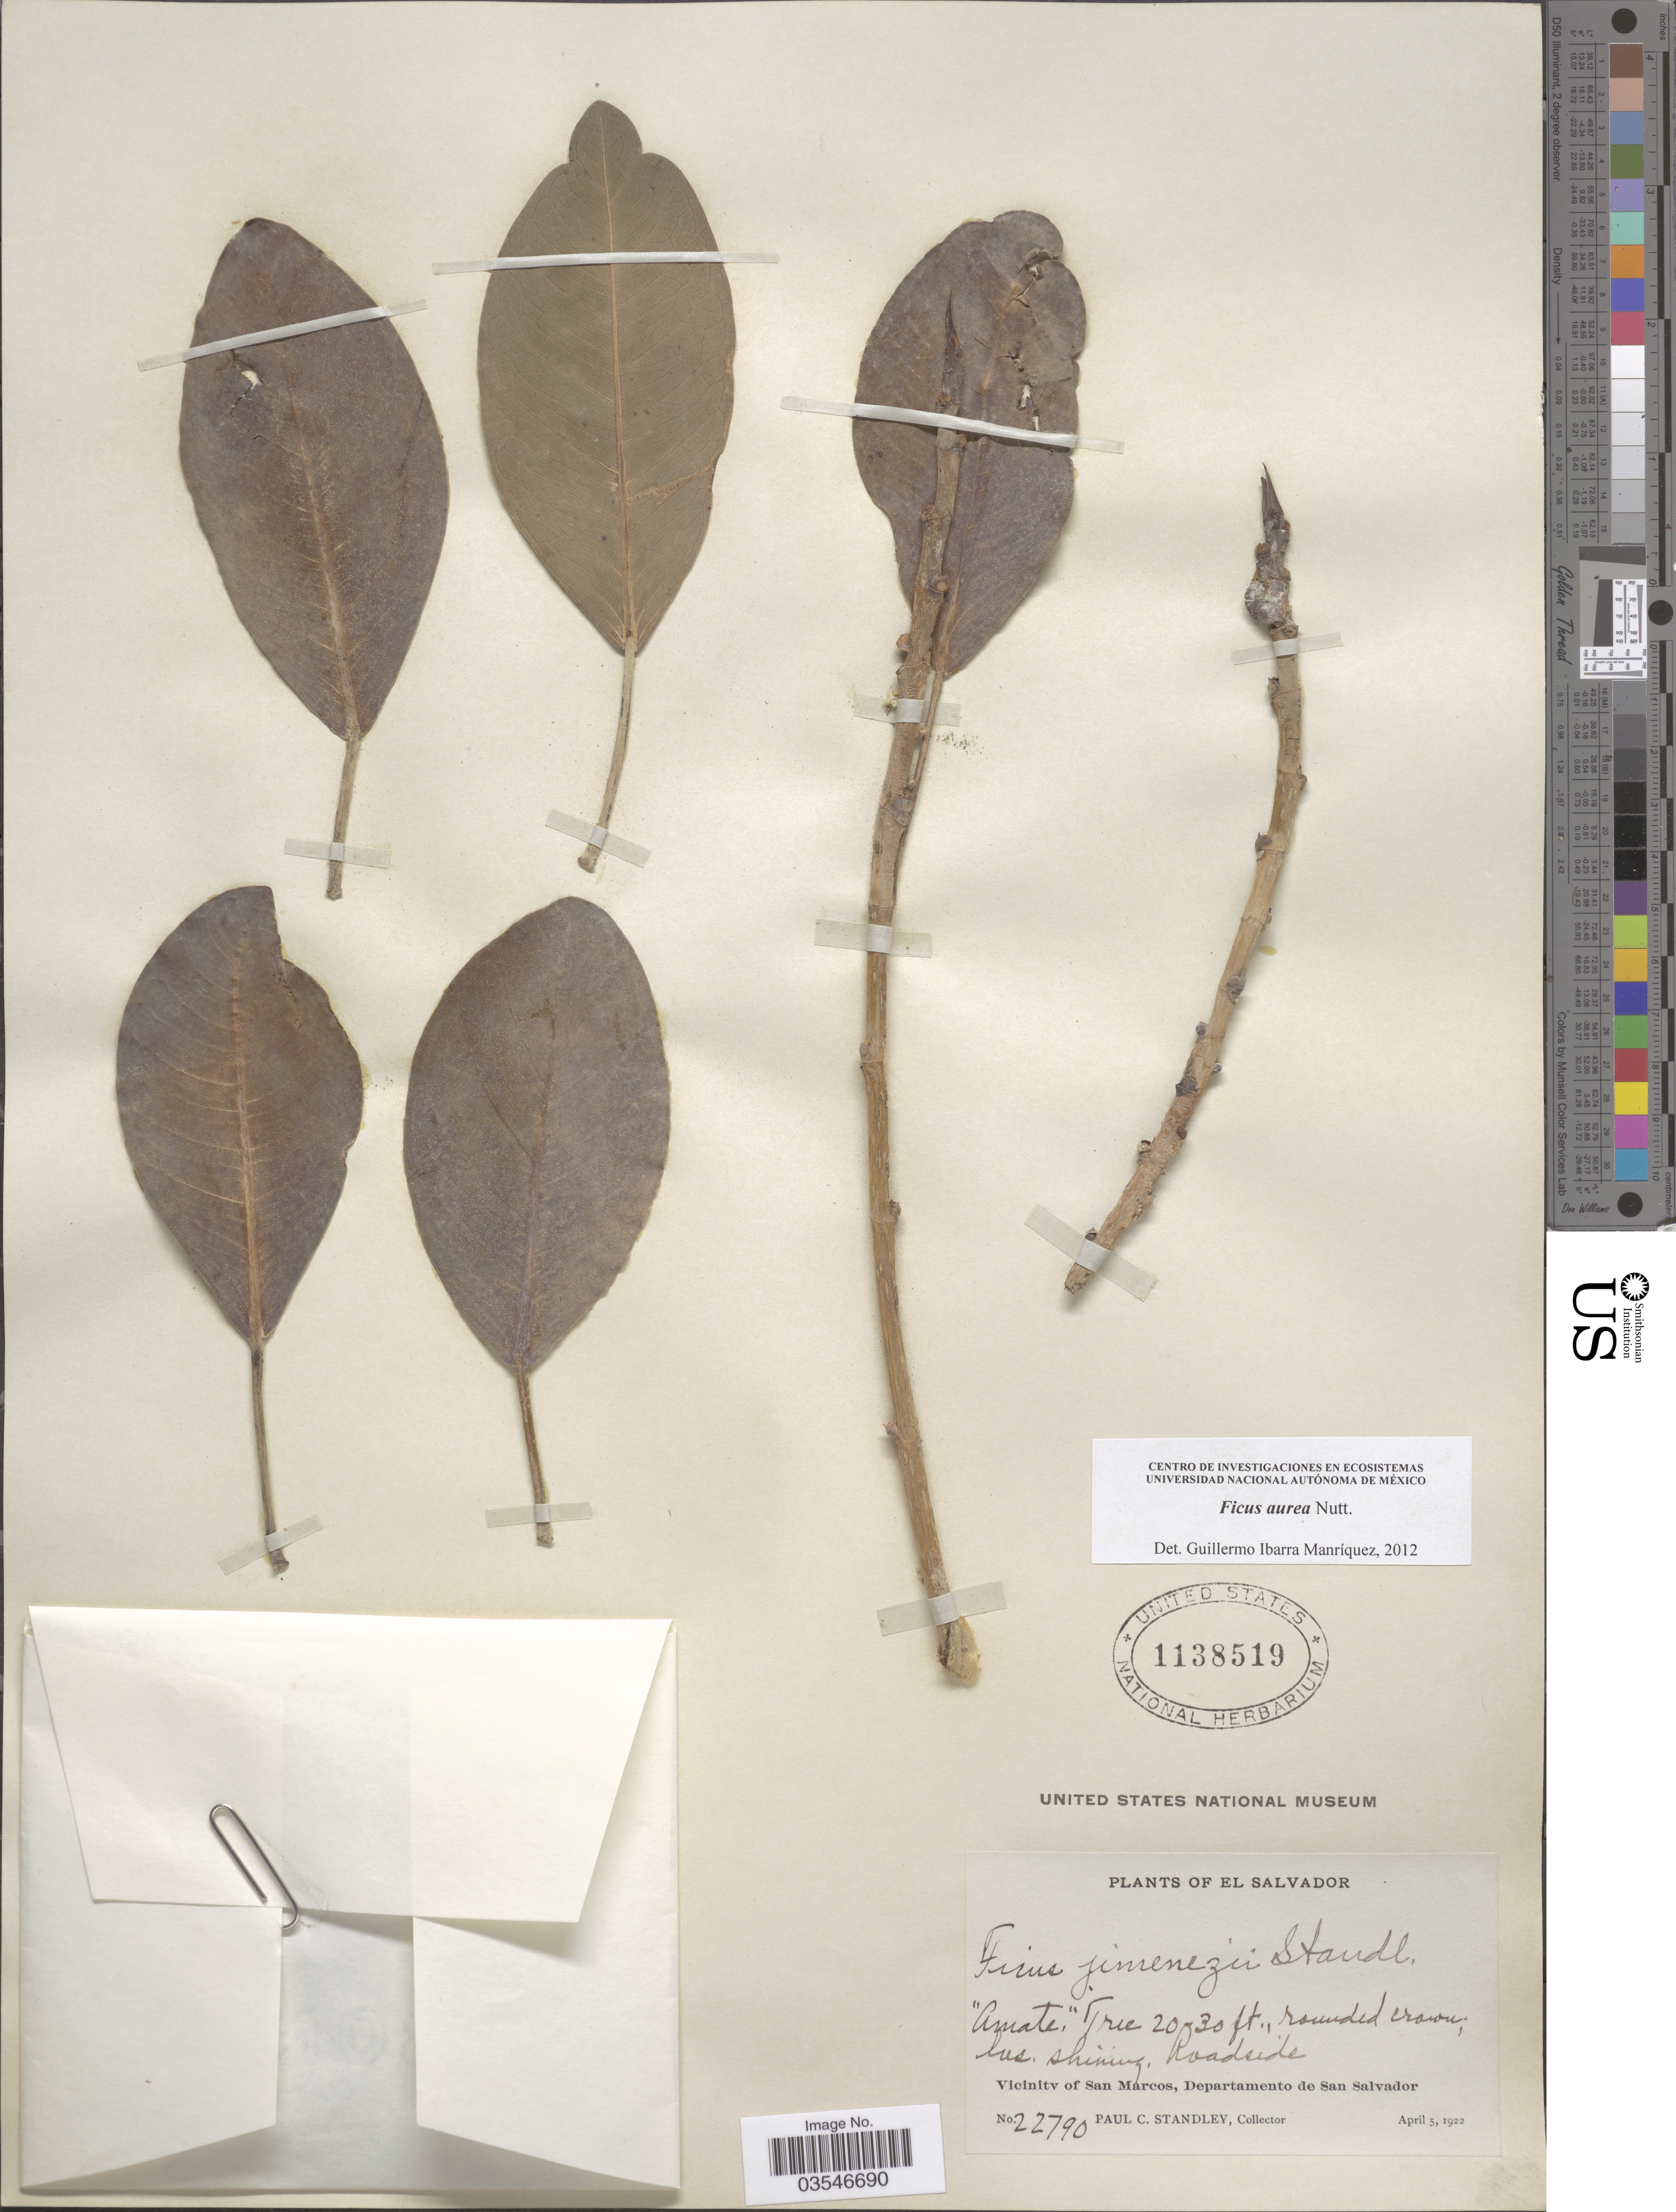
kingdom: Plantae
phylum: Tracheophyta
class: Magnoliopsida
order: Rosales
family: Moraceae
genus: Ficus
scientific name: Ficus aurea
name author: Nutt.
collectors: P. C. Standley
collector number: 22790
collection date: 1922-04-05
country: El Salvador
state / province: San Salvador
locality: Vicinity of San Marcos, Departamento de San Salvador.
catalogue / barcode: US 1138519